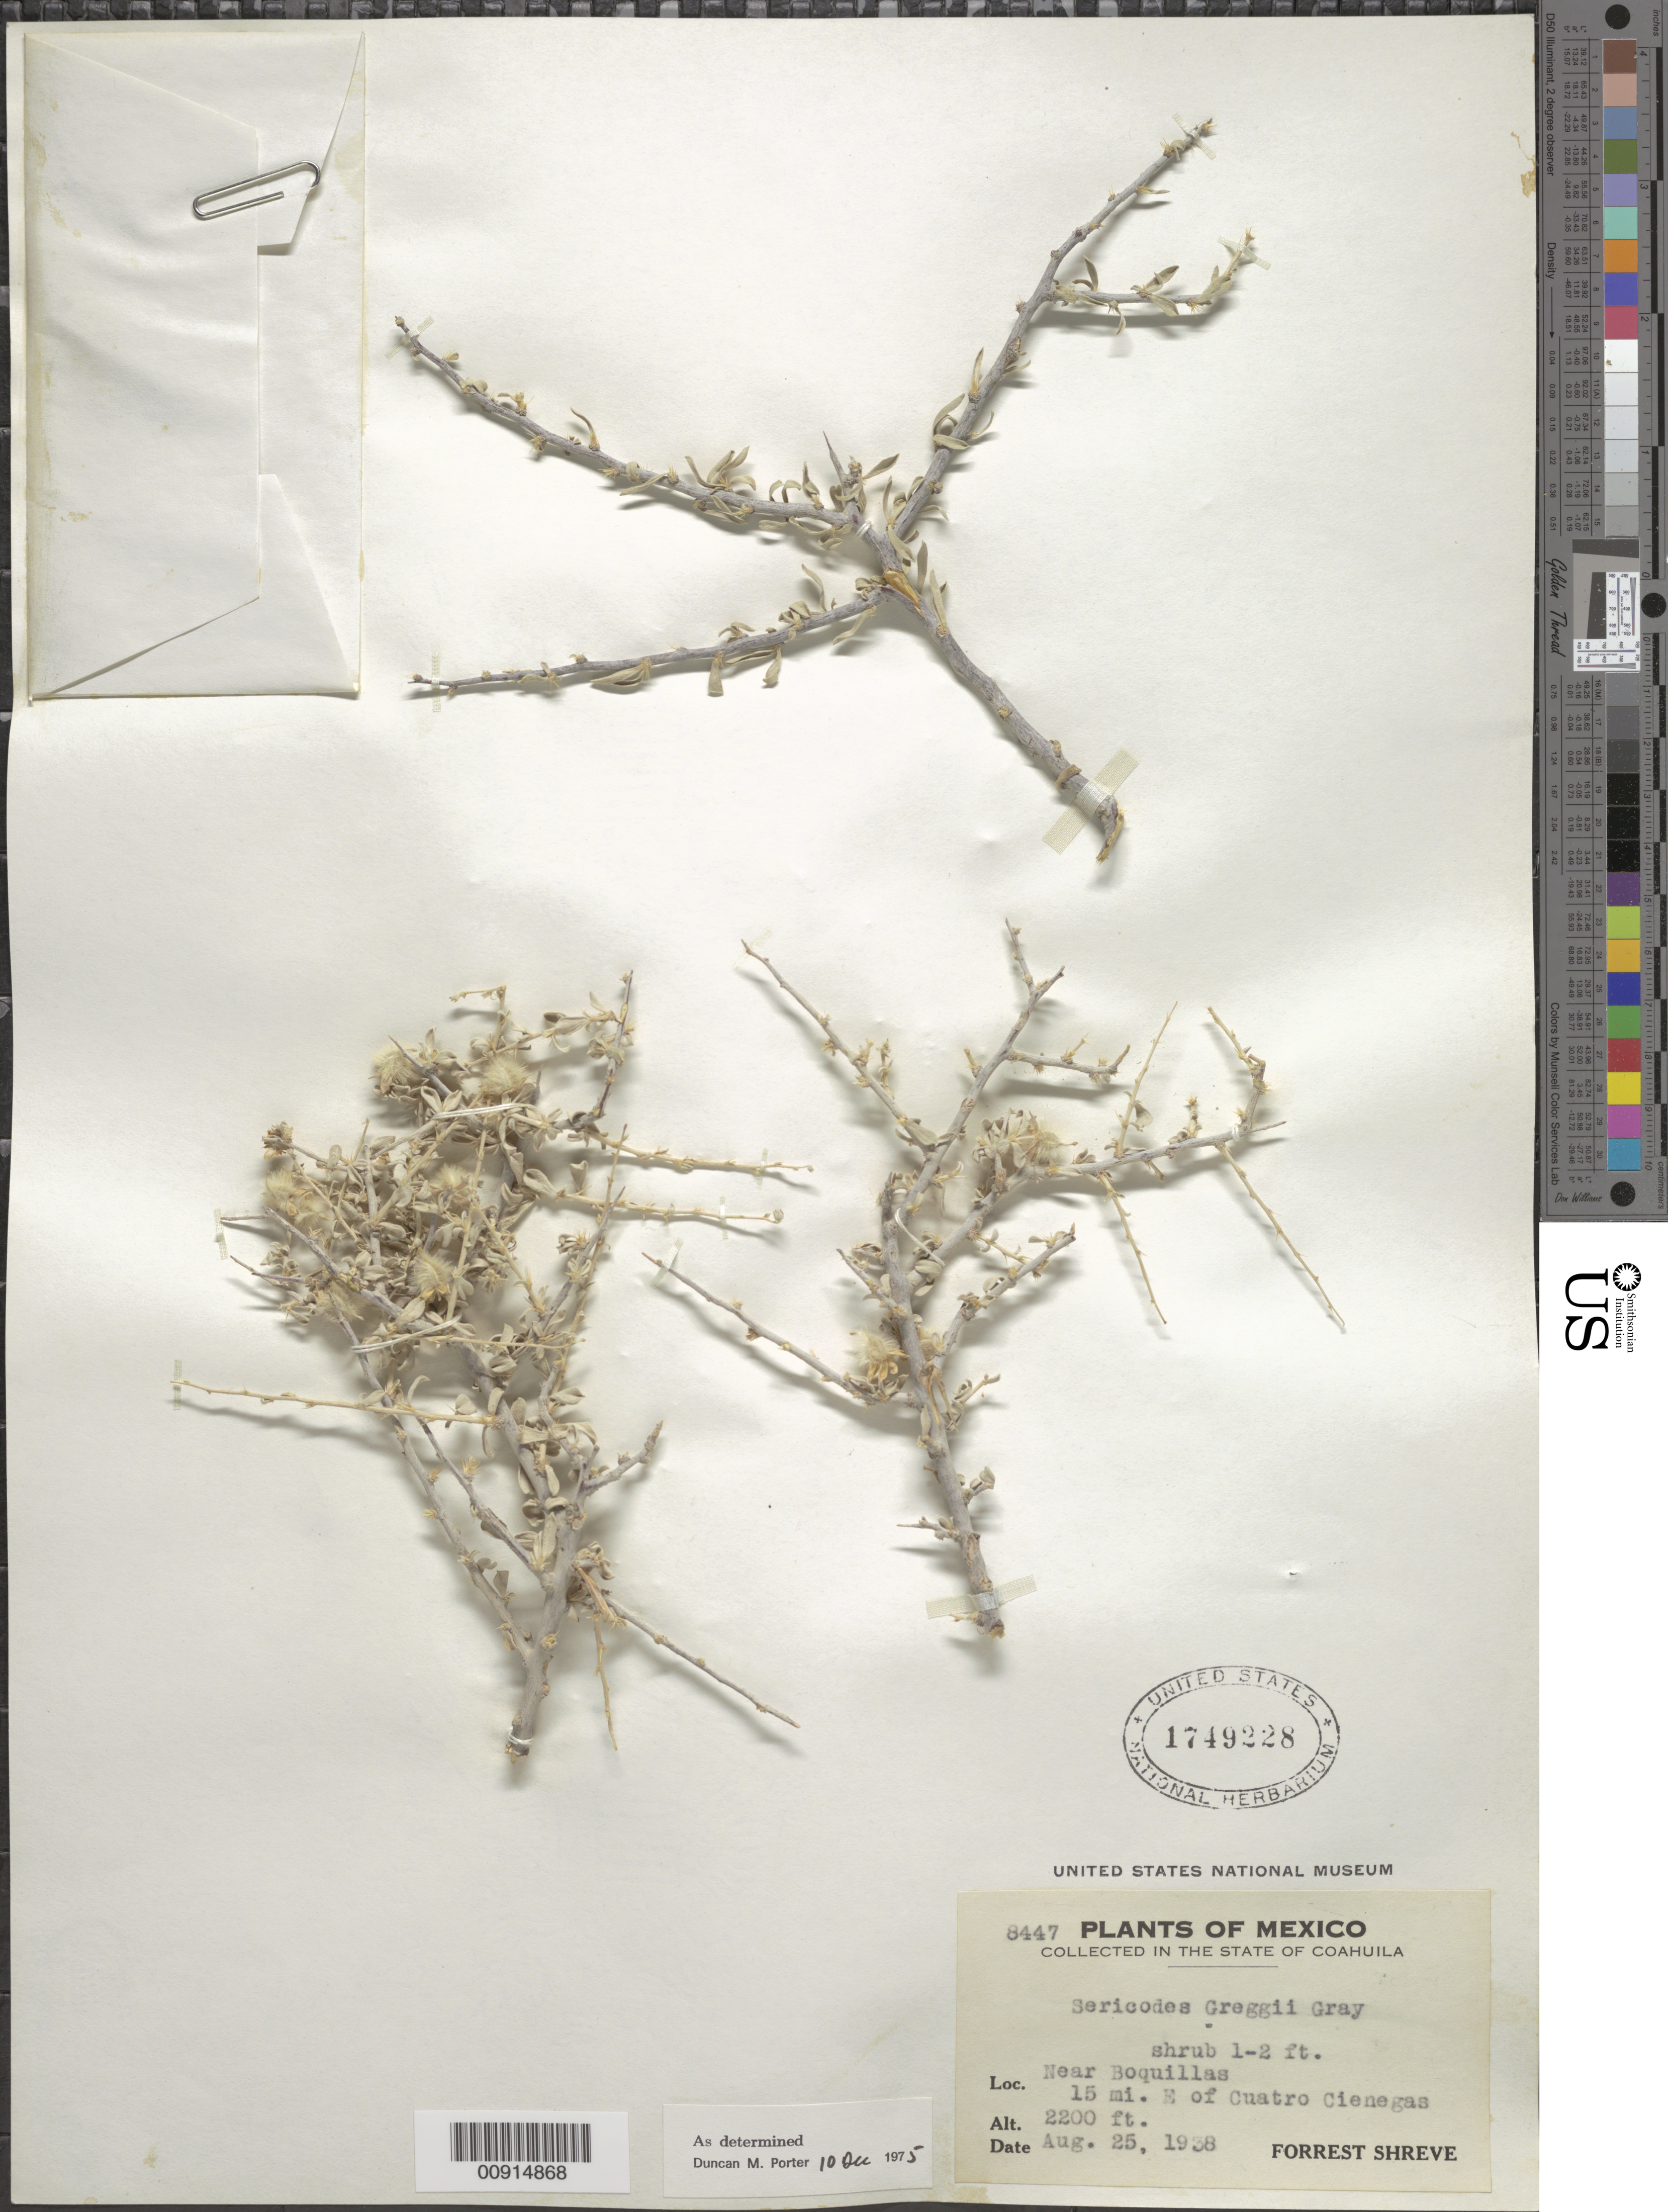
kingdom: Plantae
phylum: Tracheophyta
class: Magnoliopsida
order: Zygophyllales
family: Zygophyllaceae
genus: Sericodes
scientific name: Sericodes greggii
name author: A. Gray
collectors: F. Shreve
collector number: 8447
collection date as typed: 25 Aug 1938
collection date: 1938-08-25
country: Mexico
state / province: Coahuila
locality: State of Coahuila: Near Boquillas, 15 mi. E of Cuatro Ciénegas.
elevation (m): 671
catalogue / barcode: US 1749228